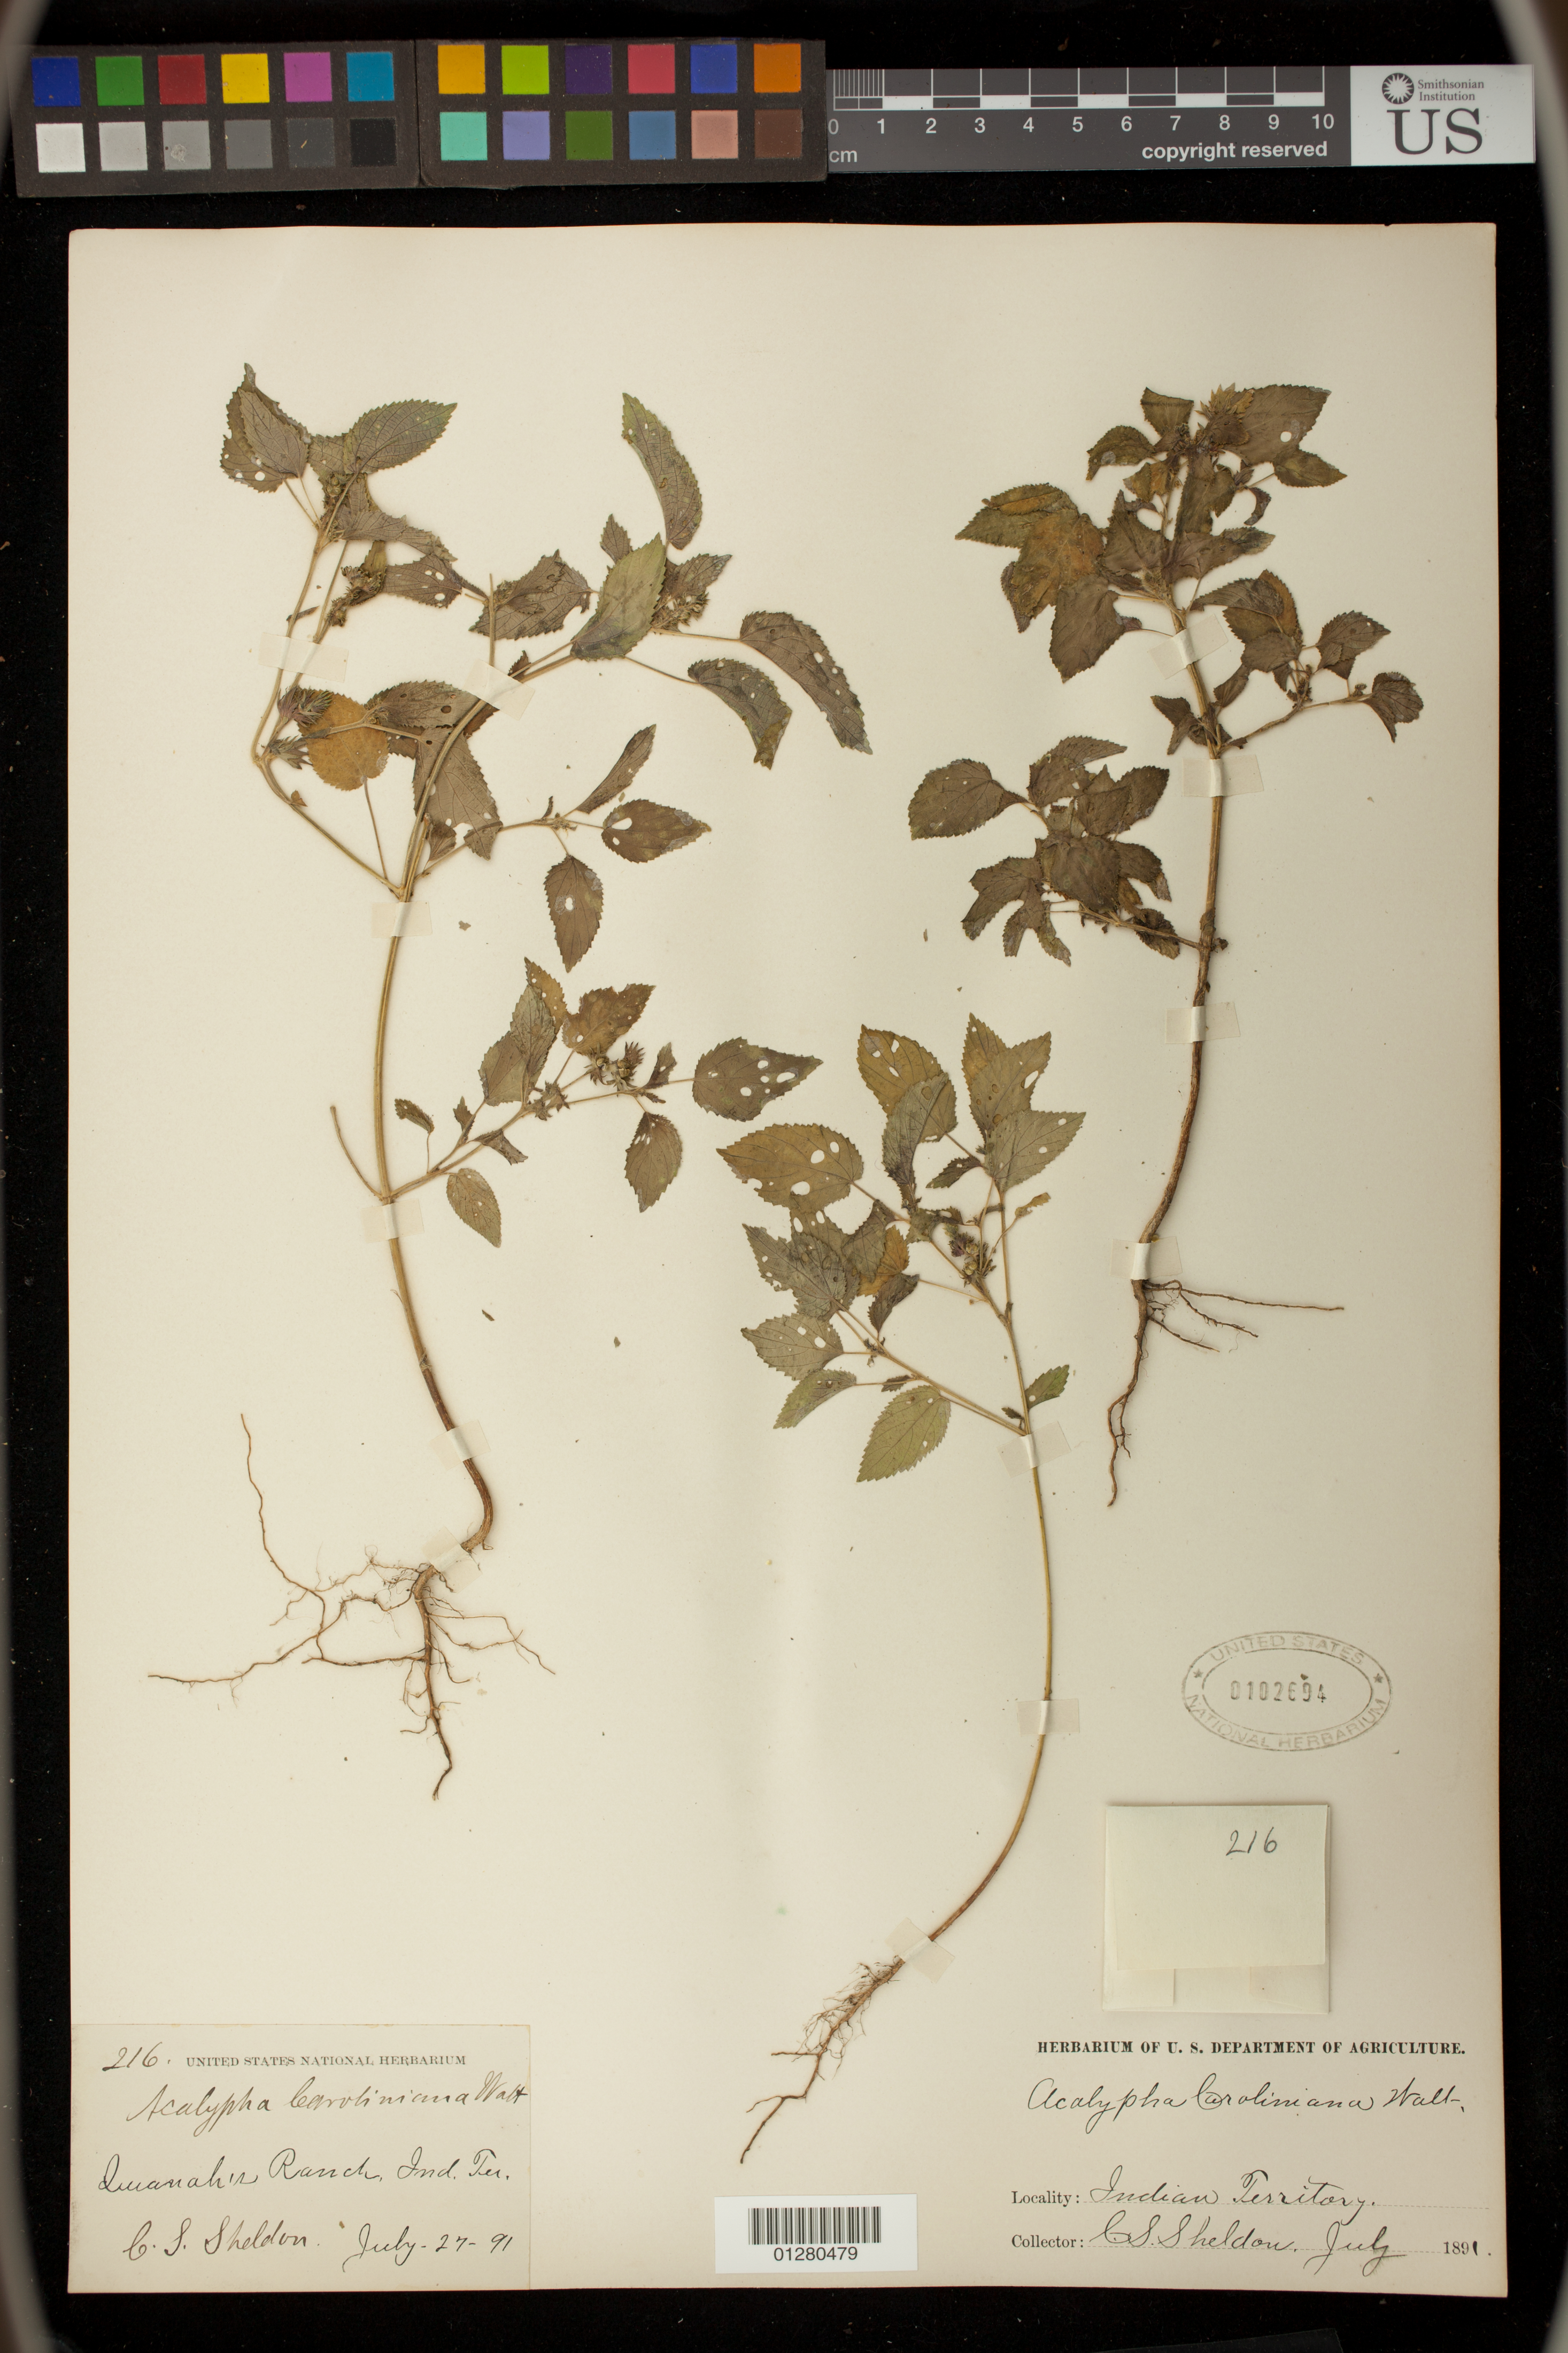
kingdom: Plantae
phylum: Tracheophyta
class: Magnoliopsida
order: Malpighiales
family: Euphorbiaceae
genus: Acalypha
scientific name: Acalypha ostryifolia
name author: Ridd.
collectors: C. S. Sheldon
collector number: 216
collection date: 1891-07-27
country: United States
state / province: Oklahoma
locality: Quanah's Ranch, Indian Territory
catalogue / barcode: US 102694